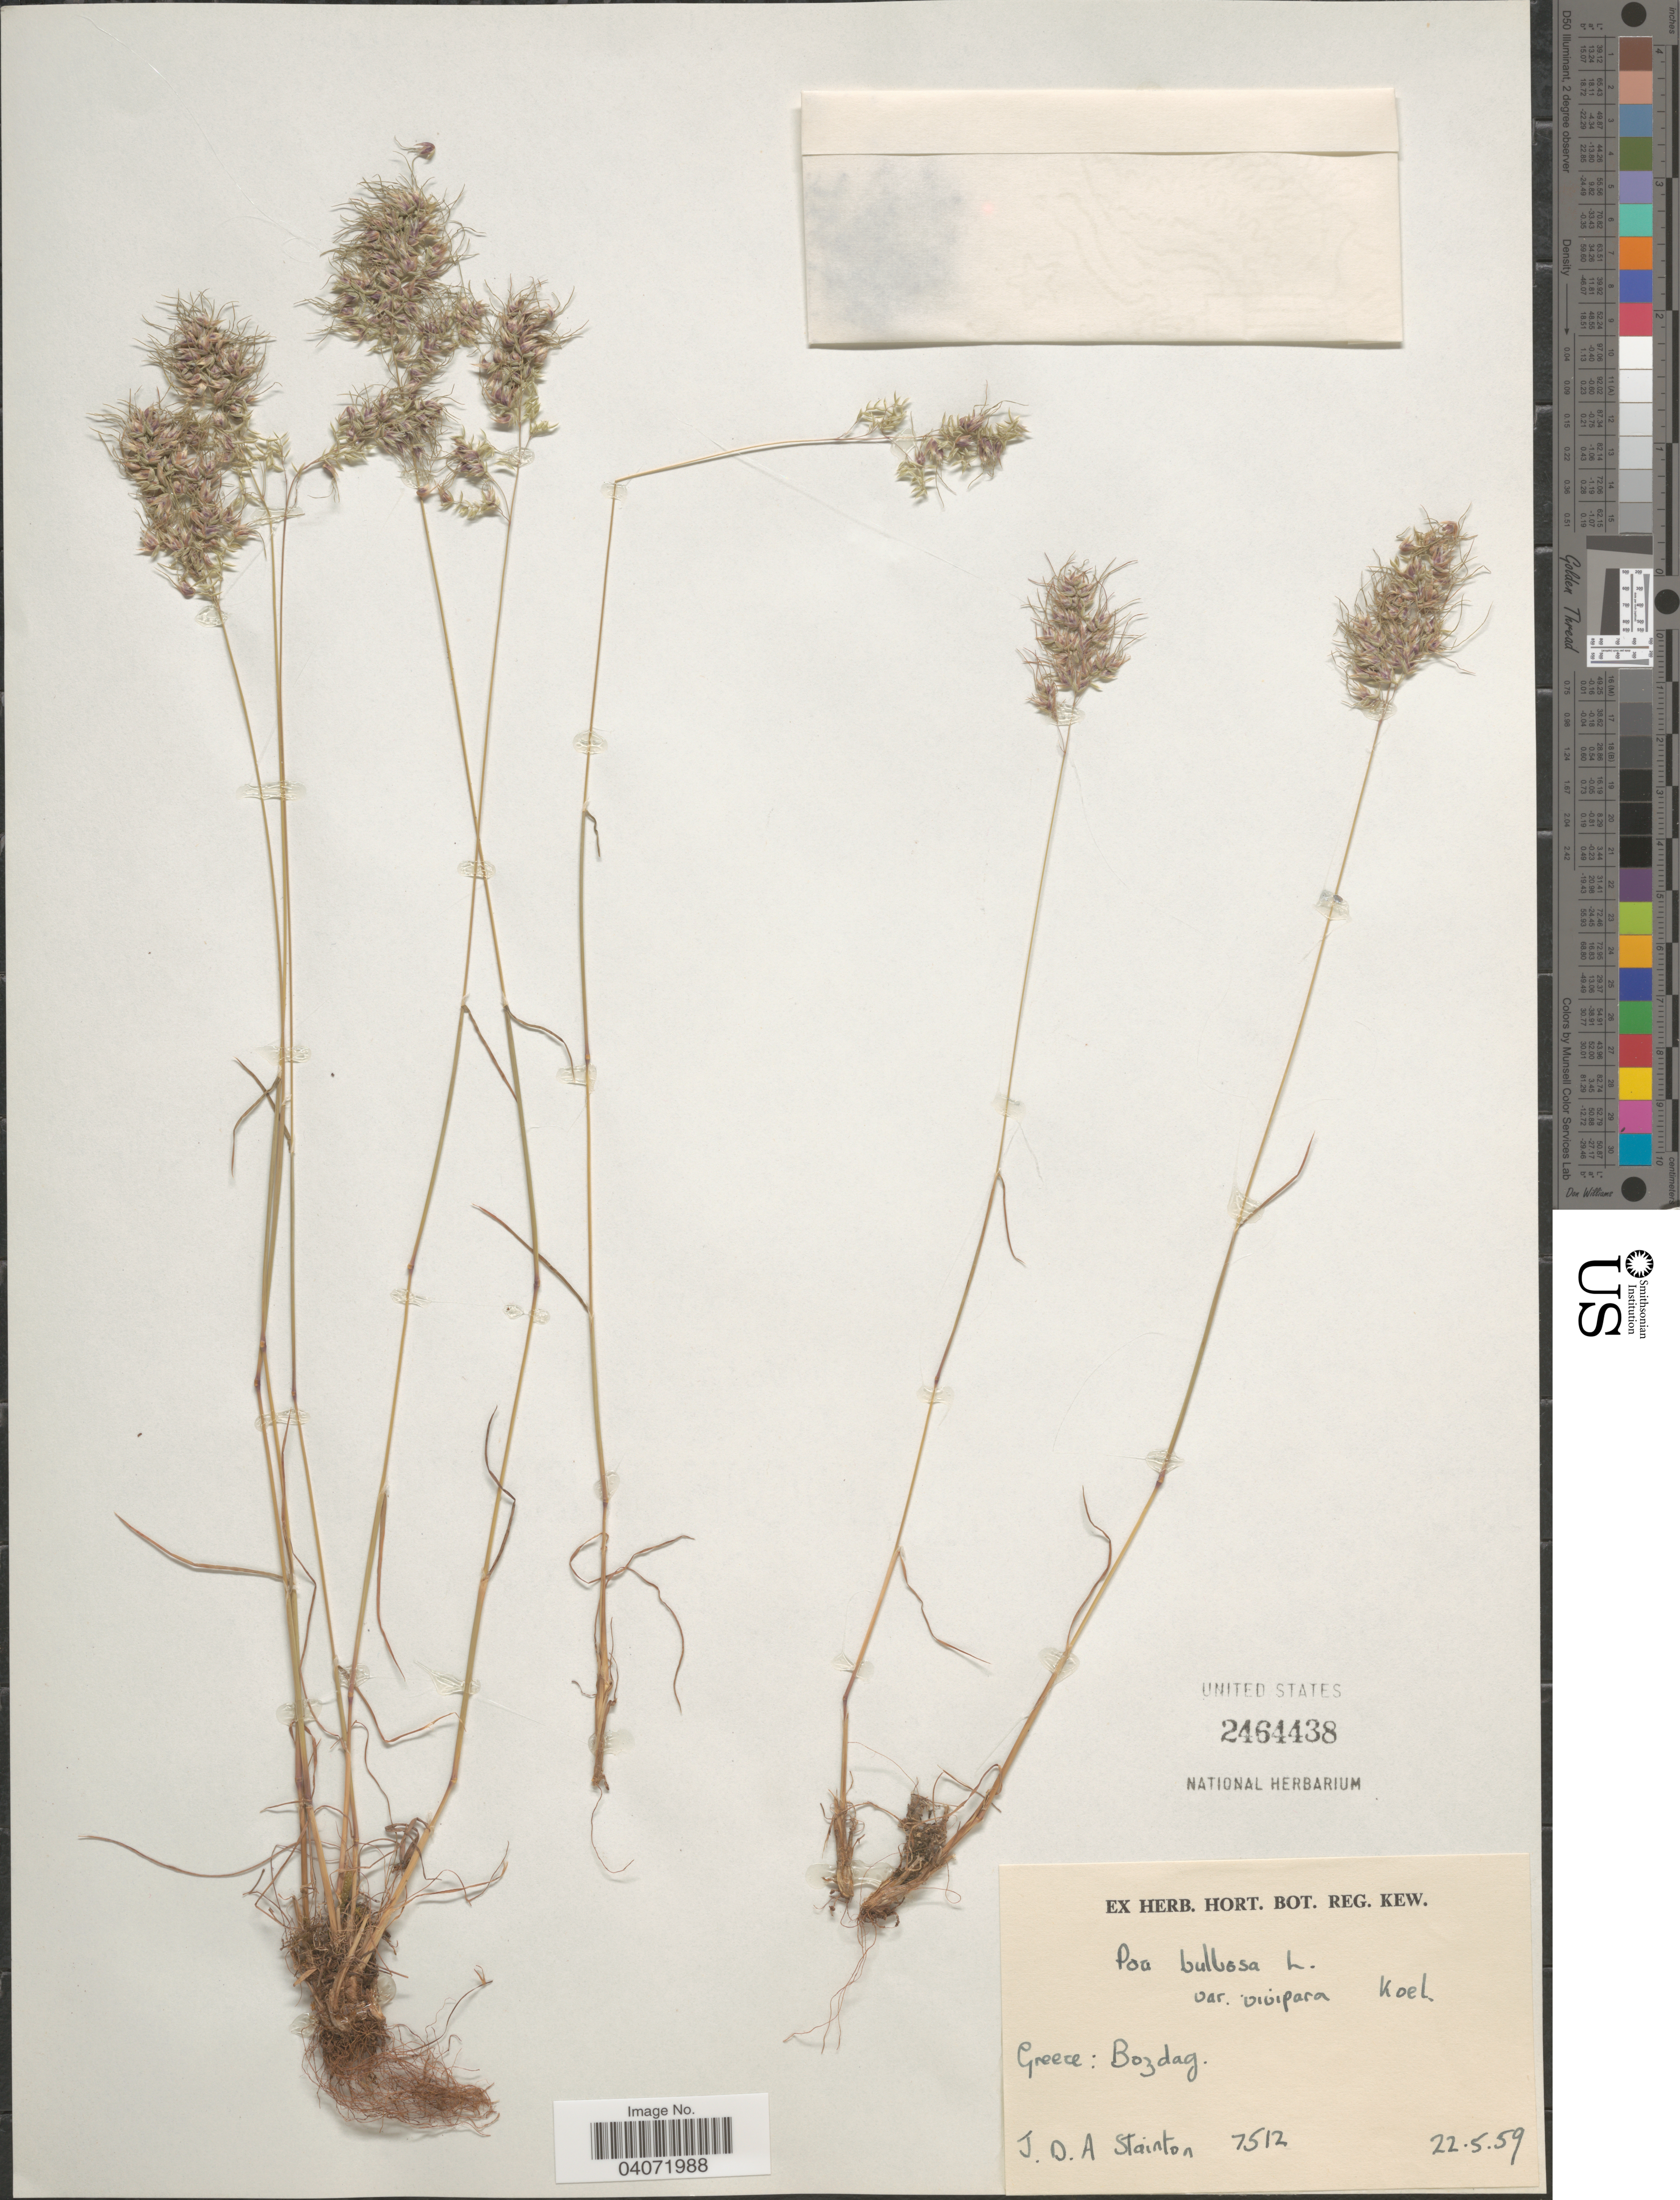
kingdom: Plantae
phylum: Tracheophyta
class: Liliopsida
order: Poales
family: Poaceae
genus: Poa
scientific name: Poa bulbosa subsp. bulbosa var. vivipara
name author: Koeler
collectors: J. Stainton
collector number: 7512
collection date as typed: Transcribed d/m/y: 22/5/59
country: Greece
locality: Bozdag.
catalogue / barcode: US 2464438